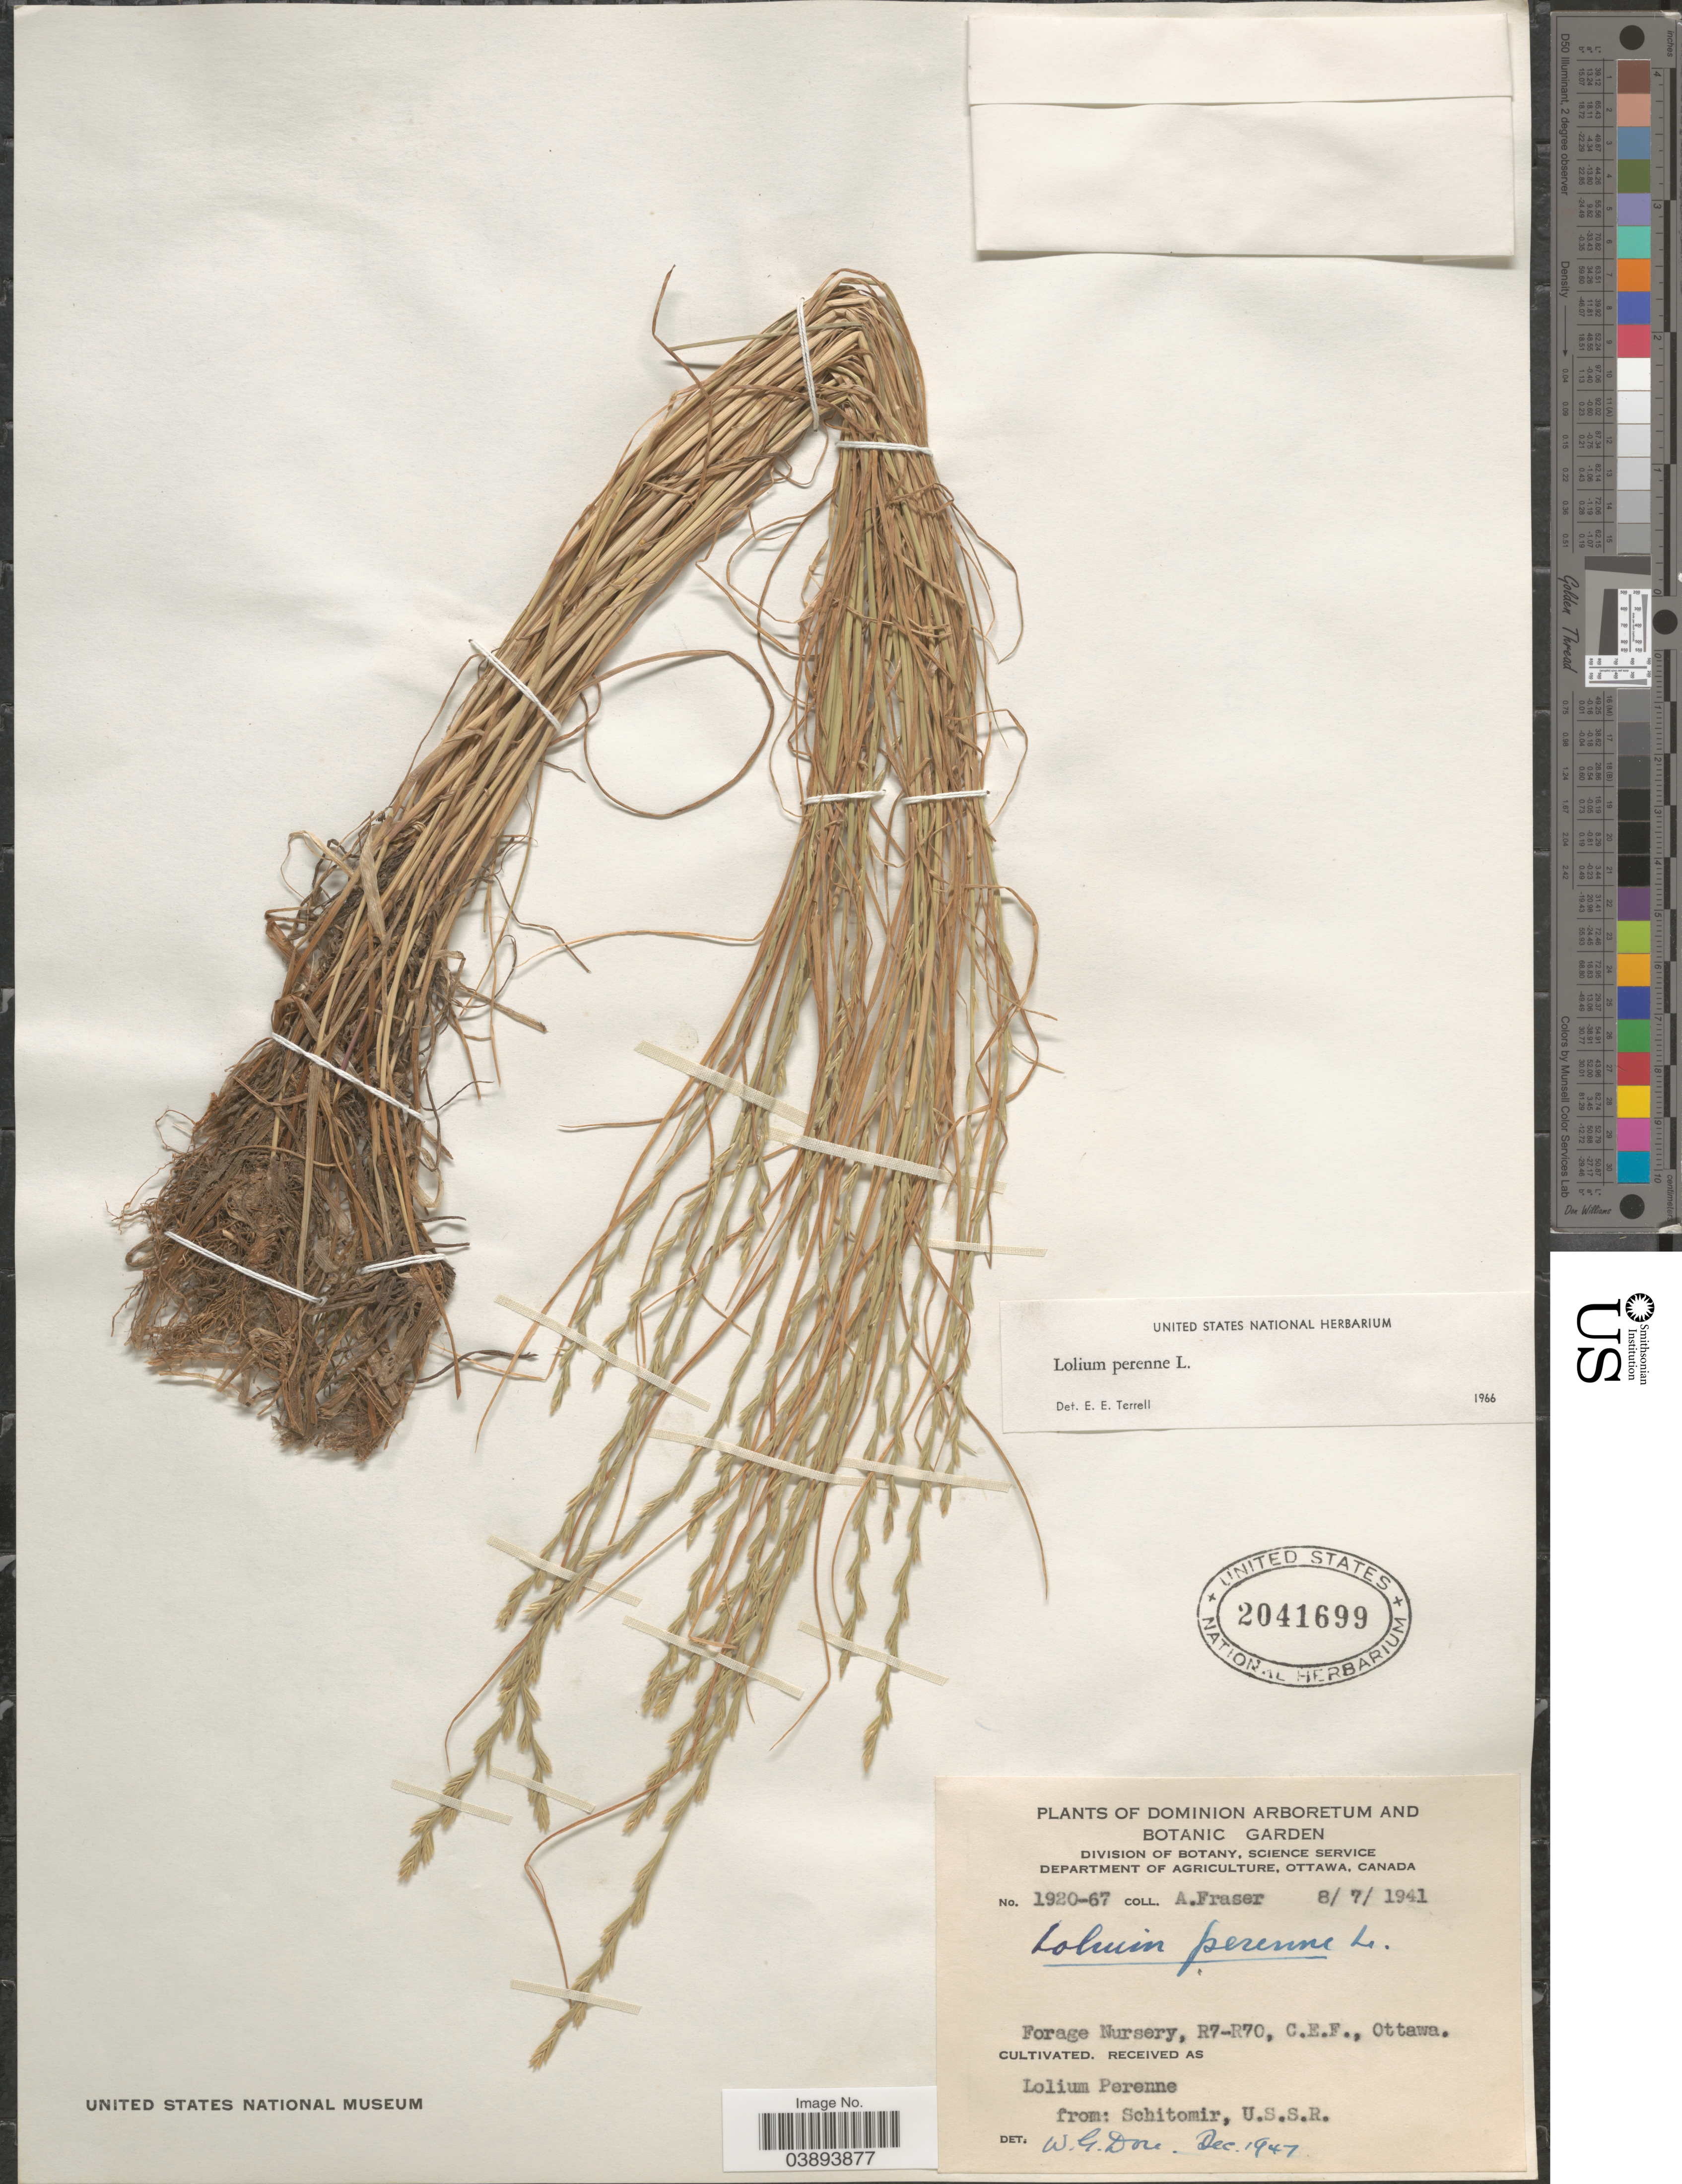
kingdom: Plantae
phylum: Tracheophyta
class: Liliopsida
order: Poales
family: Poaceae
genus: Lolium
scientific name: Lolium perenne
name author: L.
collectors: A. Fraser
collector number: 1920-67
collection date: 1941-07-08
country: Canada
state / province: Ontario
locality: Dominion Arboretum and Botanic Garden. Forage Nursery, R7-R70, C.E.F., Ottawa.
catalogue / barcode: US 2041699